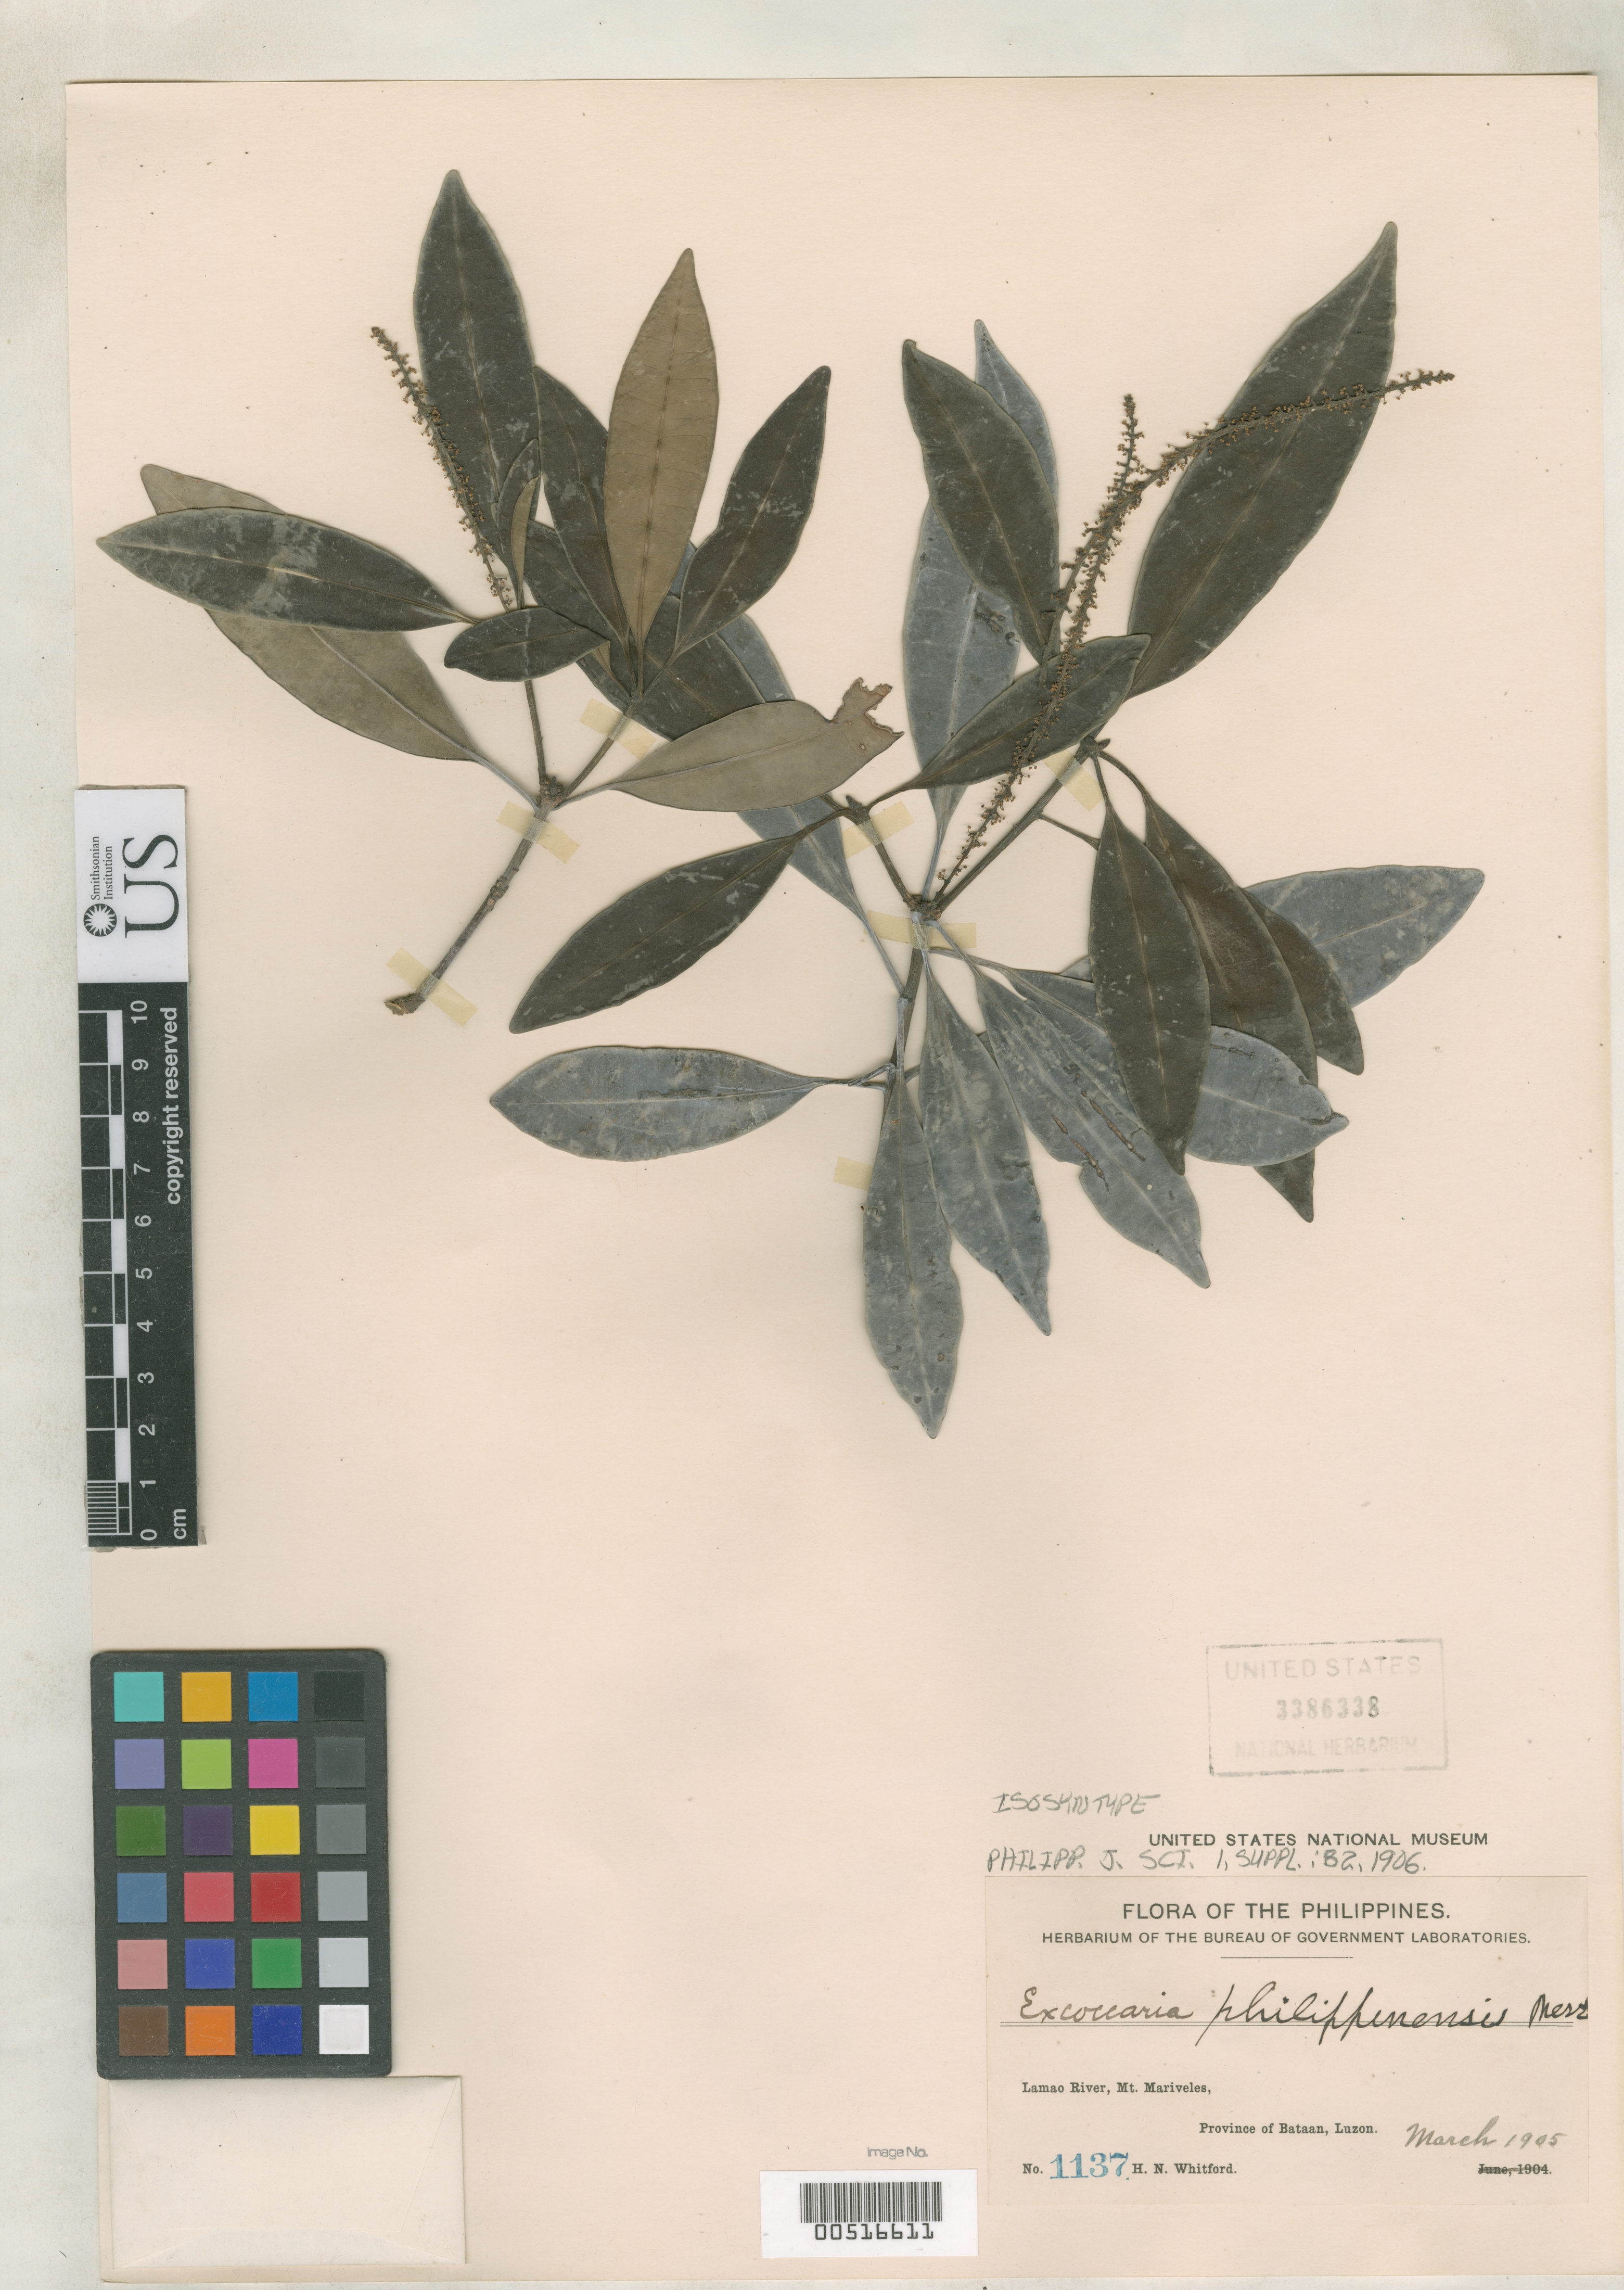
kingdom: Plantae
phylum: Tracheophyta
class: Magnoliopsida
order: Malpighiales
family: Euphorbiaceae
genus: Excoecaria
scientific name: Excoecaria philippinensis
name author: Merr.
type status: Isosyntype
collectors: H. N. Whitford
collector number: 1137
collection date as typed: Mar 1905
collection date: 1905-03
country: Philippines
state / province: Central Luzon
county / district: Bataan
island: Luzon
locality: Lamao River, Mt Mariveles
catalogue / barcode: US 3386338